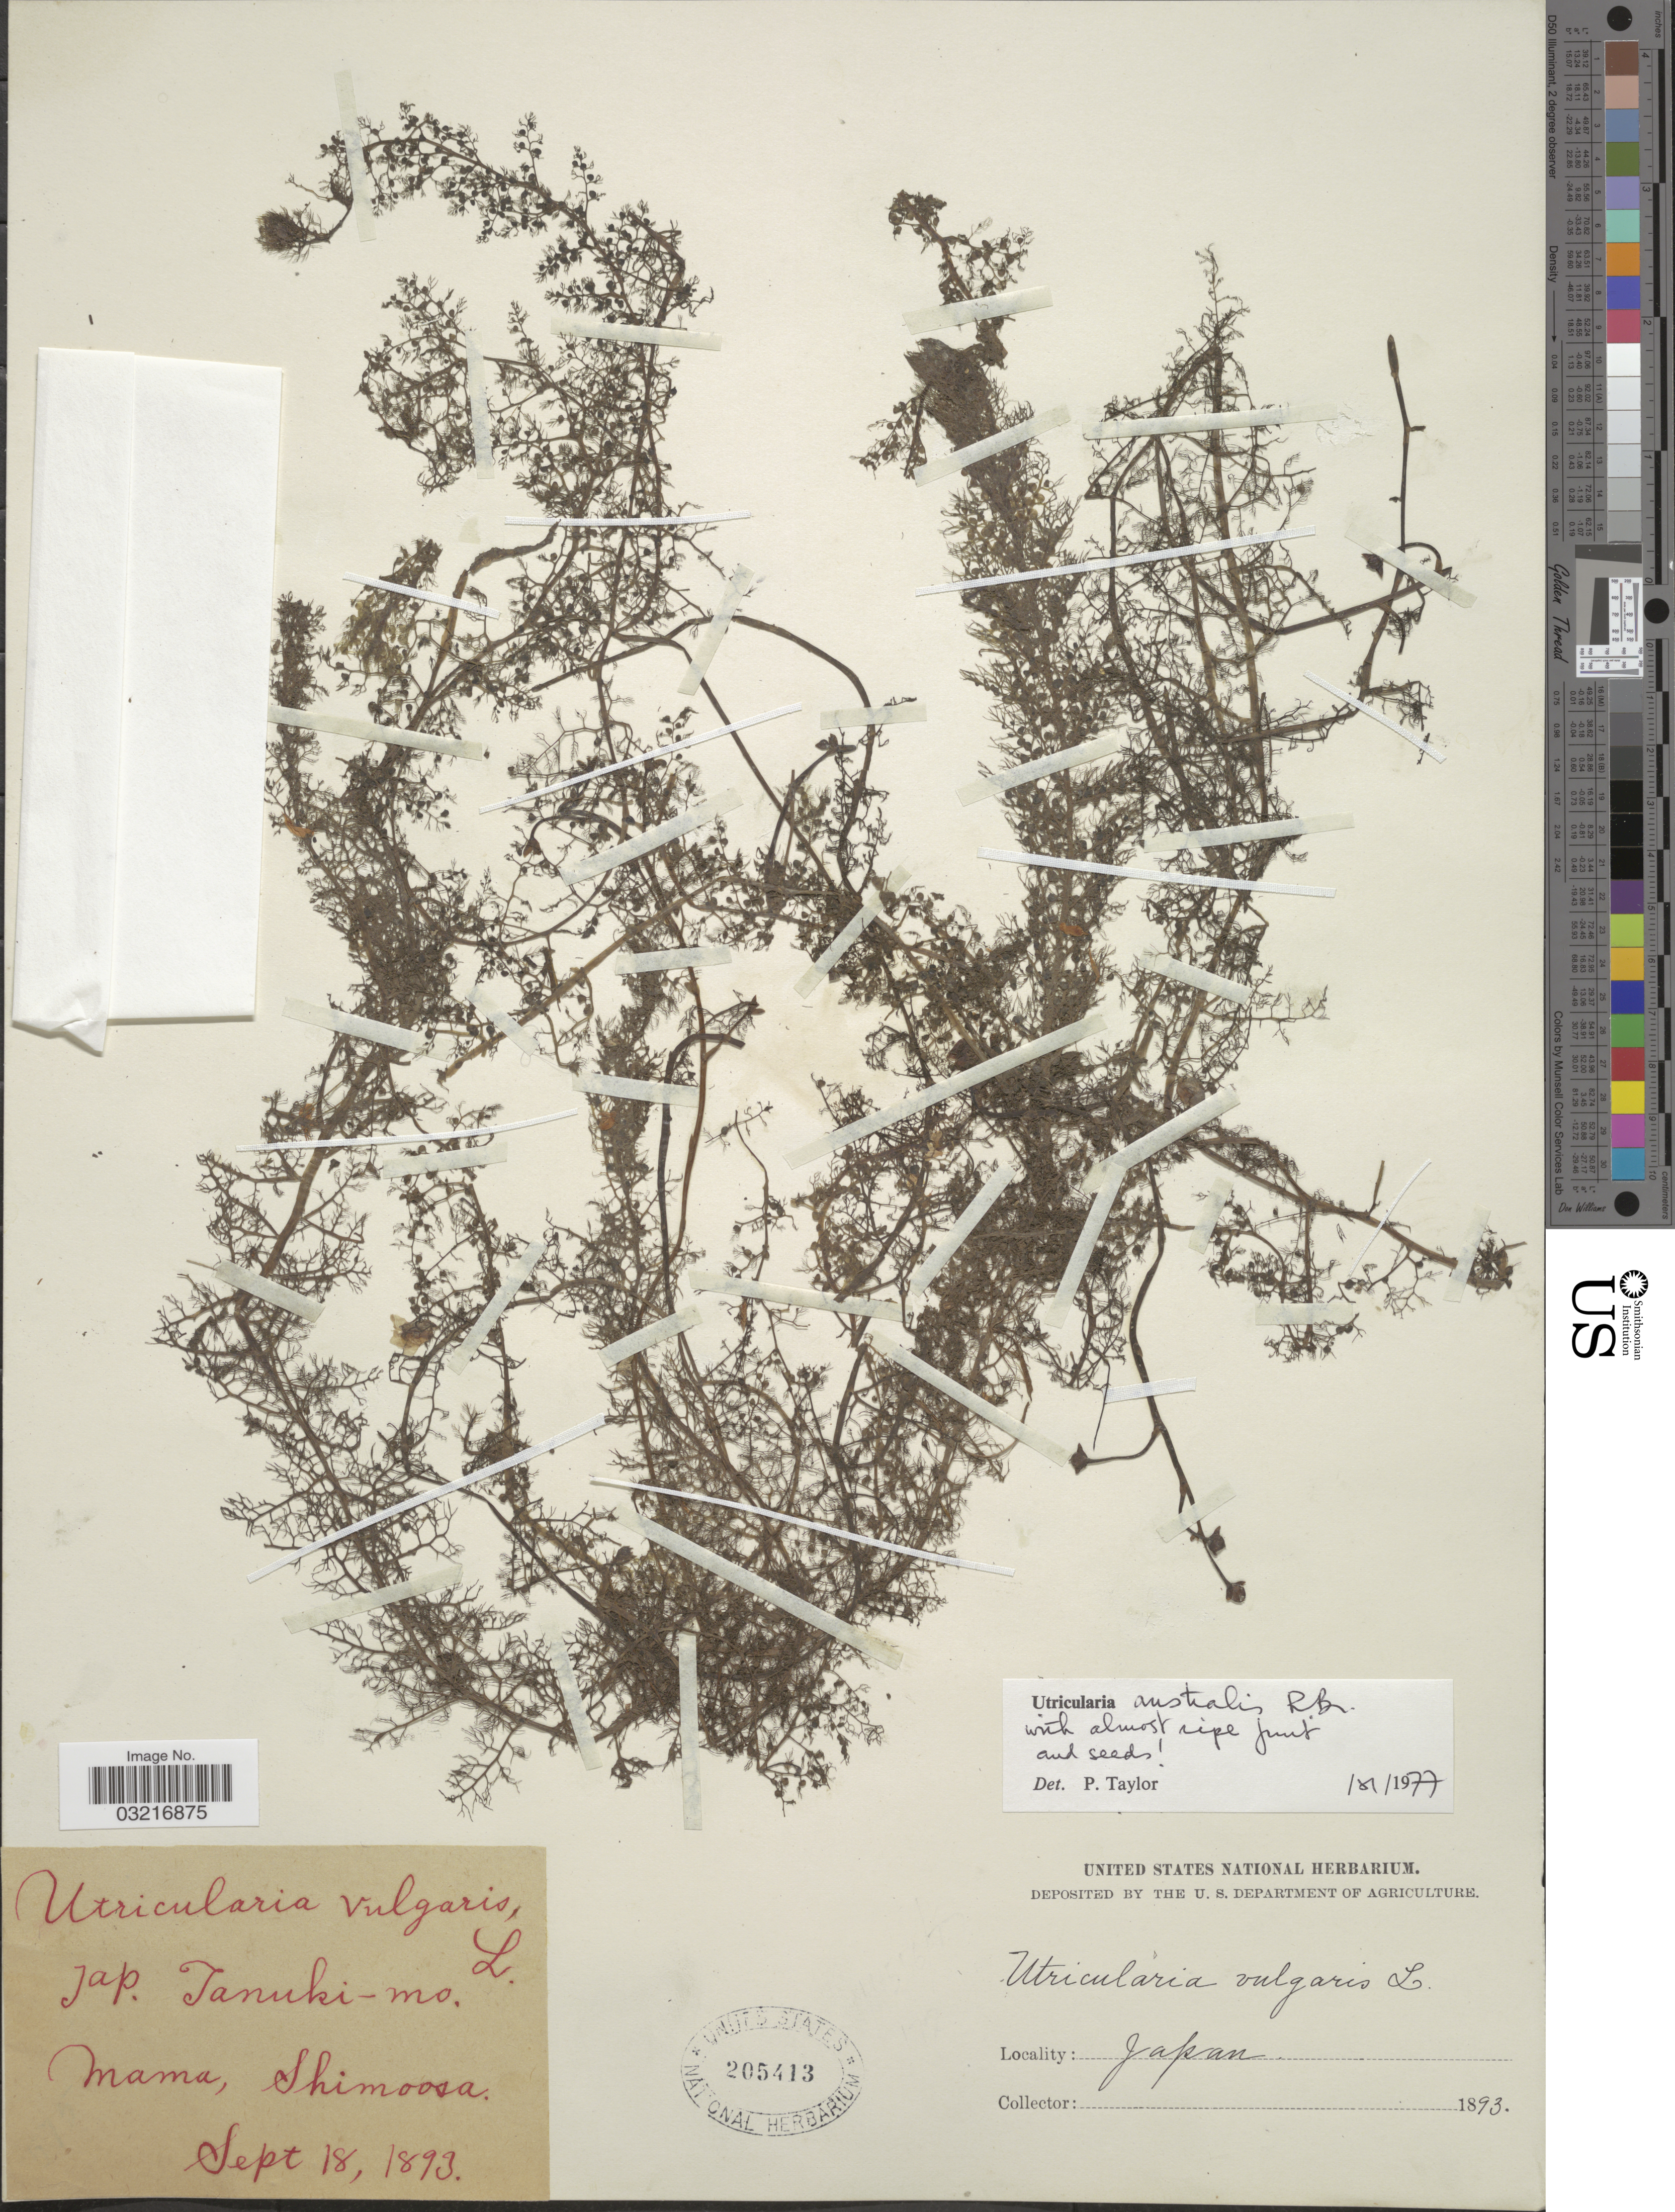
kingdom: Plantae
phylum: Tracheophyta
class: Magnoliopsida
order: Lamiales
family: Lentibulariaceae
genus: Utricularia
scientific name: Utricularia australis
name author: R. Br.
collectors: ex herb. United States National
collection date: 1893-09-18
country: Japan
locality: Mama, Shimoosa.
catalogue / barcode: US 205413